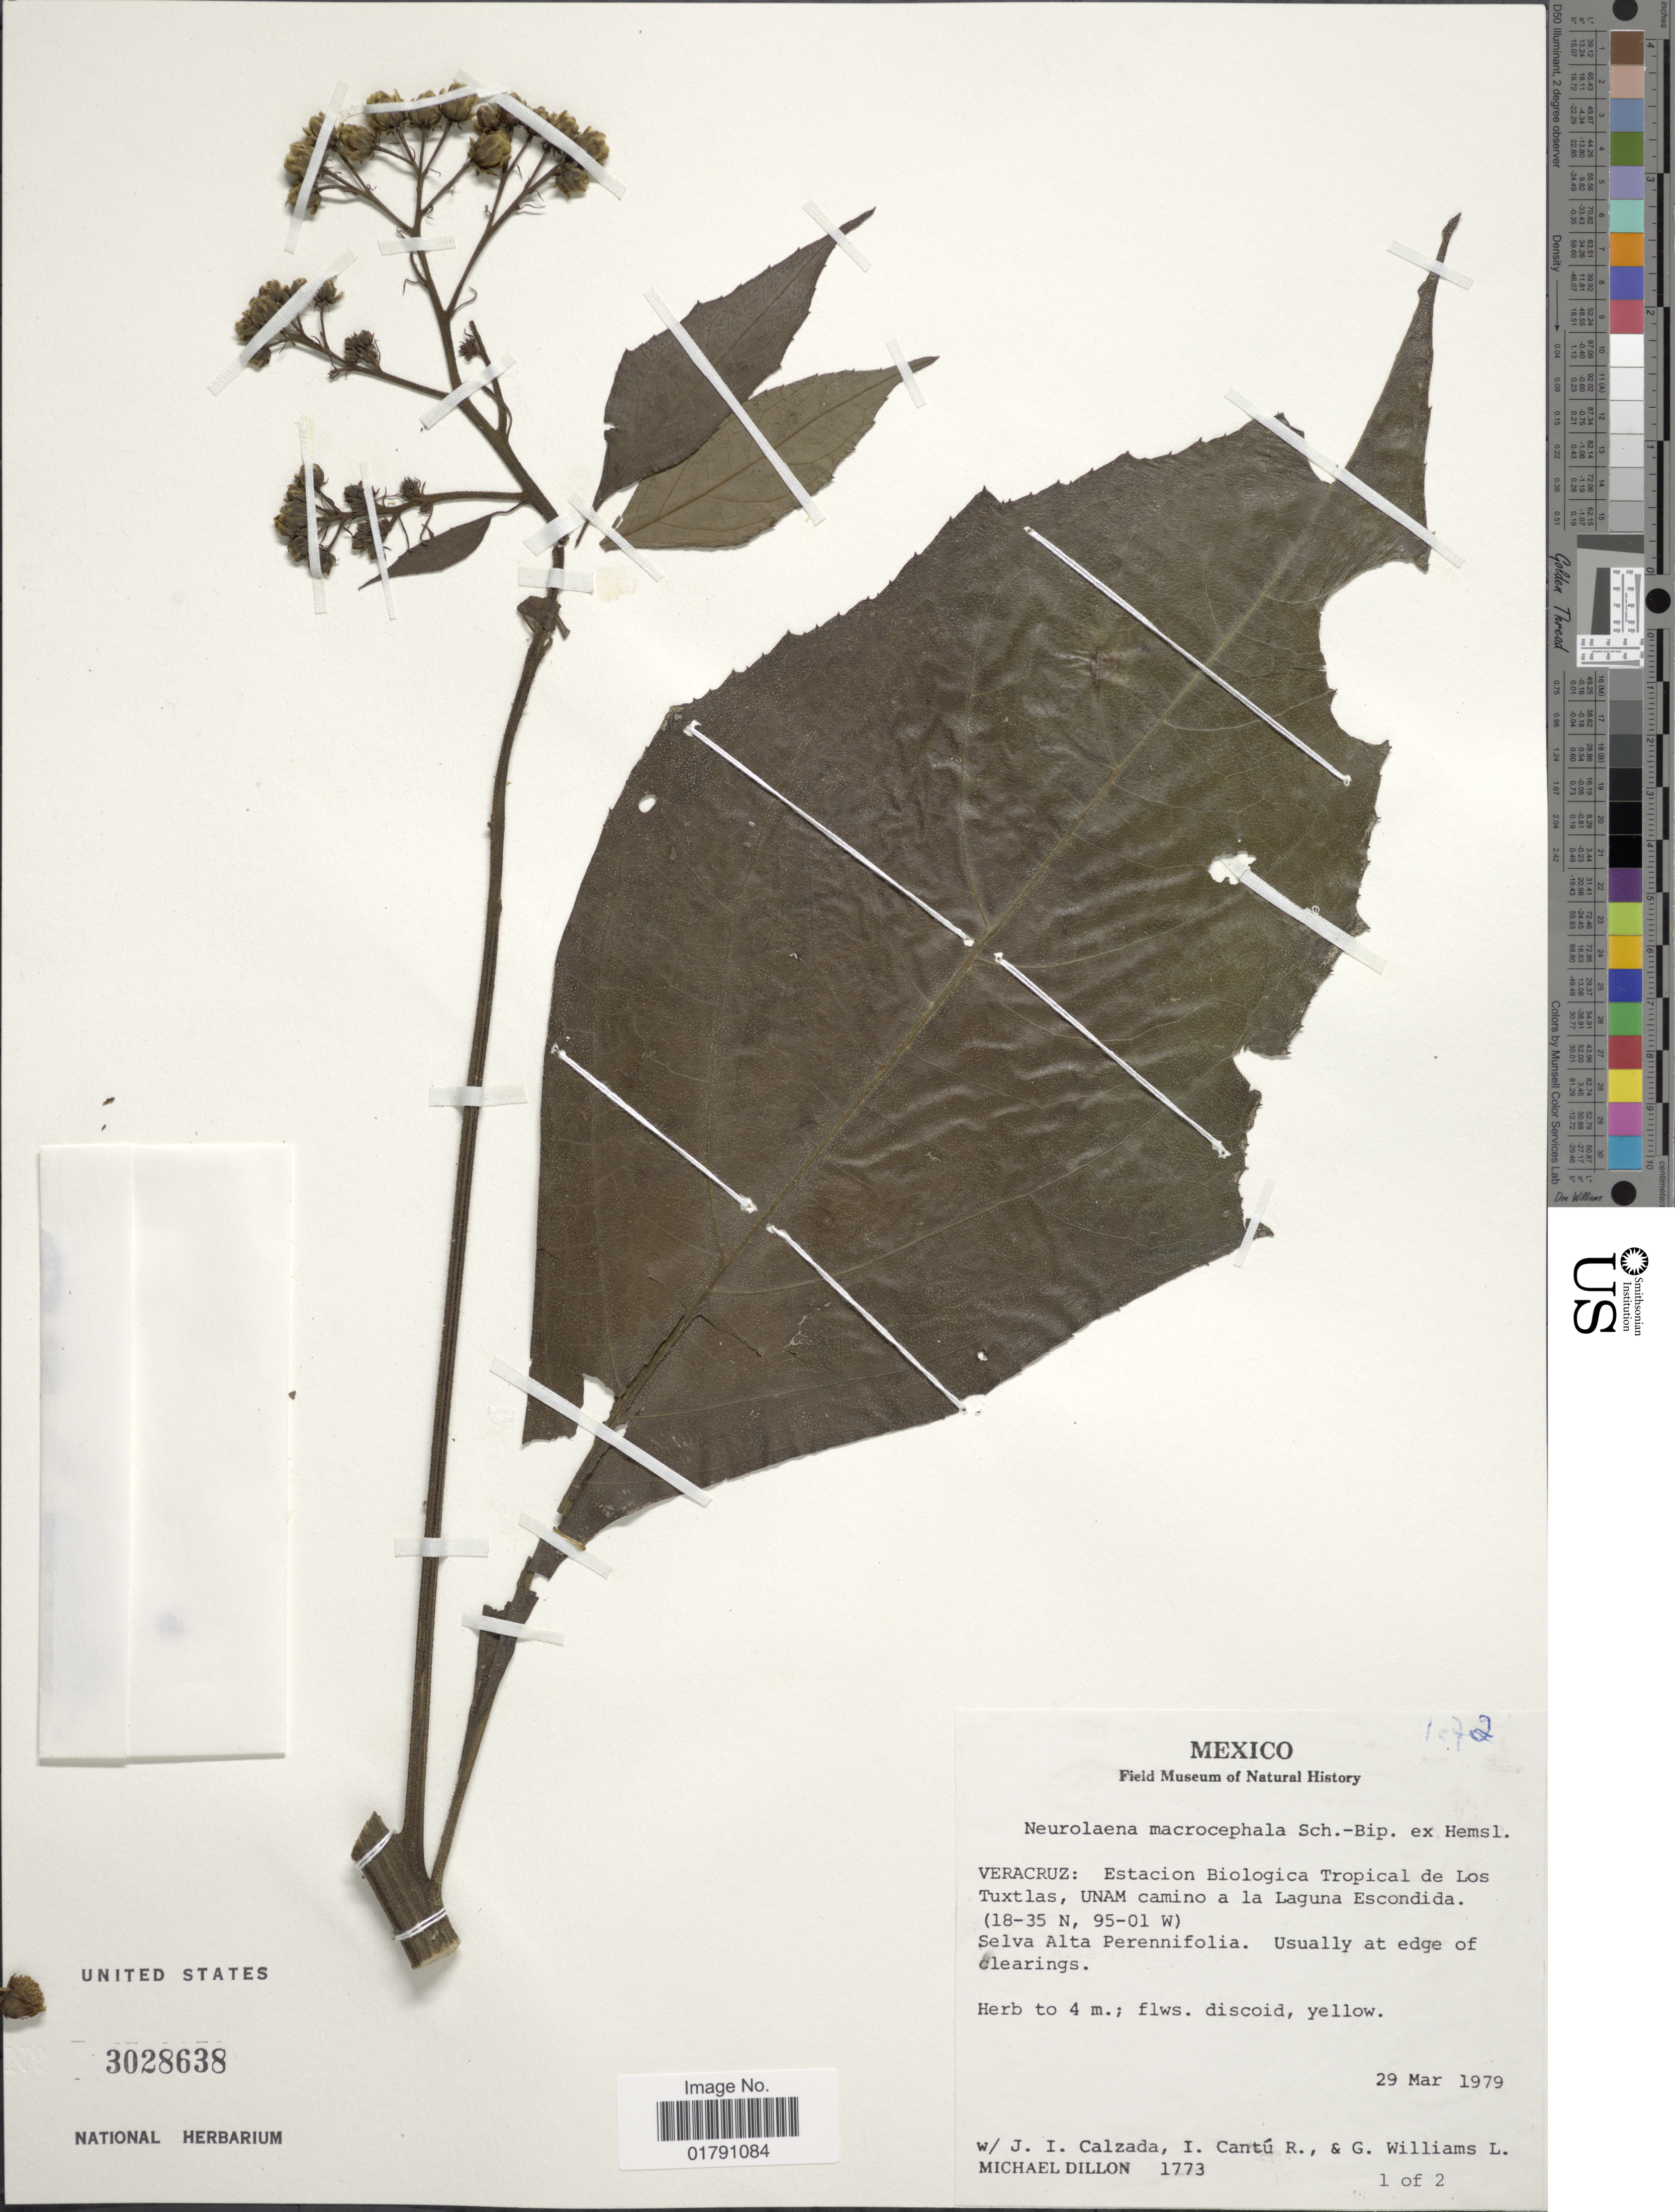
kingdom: Plantae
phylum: Tracheophyta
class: Magnoliopsida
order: Asterales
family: Asteraceae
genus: Neurolaena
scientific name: Neurolaena macrocephala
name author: Sch. Bip. ex Hemsl.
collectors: M. O. Dillon, J. I. Calzada, I. Cantu R. & G. H. Williams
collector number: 1773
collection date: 1979-03-29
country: Mexico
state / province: Veracruz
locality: Veracruz, Estacion Biologica Tropical de Los Tuxtlas, UNAM camino a la Laguna Escondida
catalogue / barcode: US 3028638